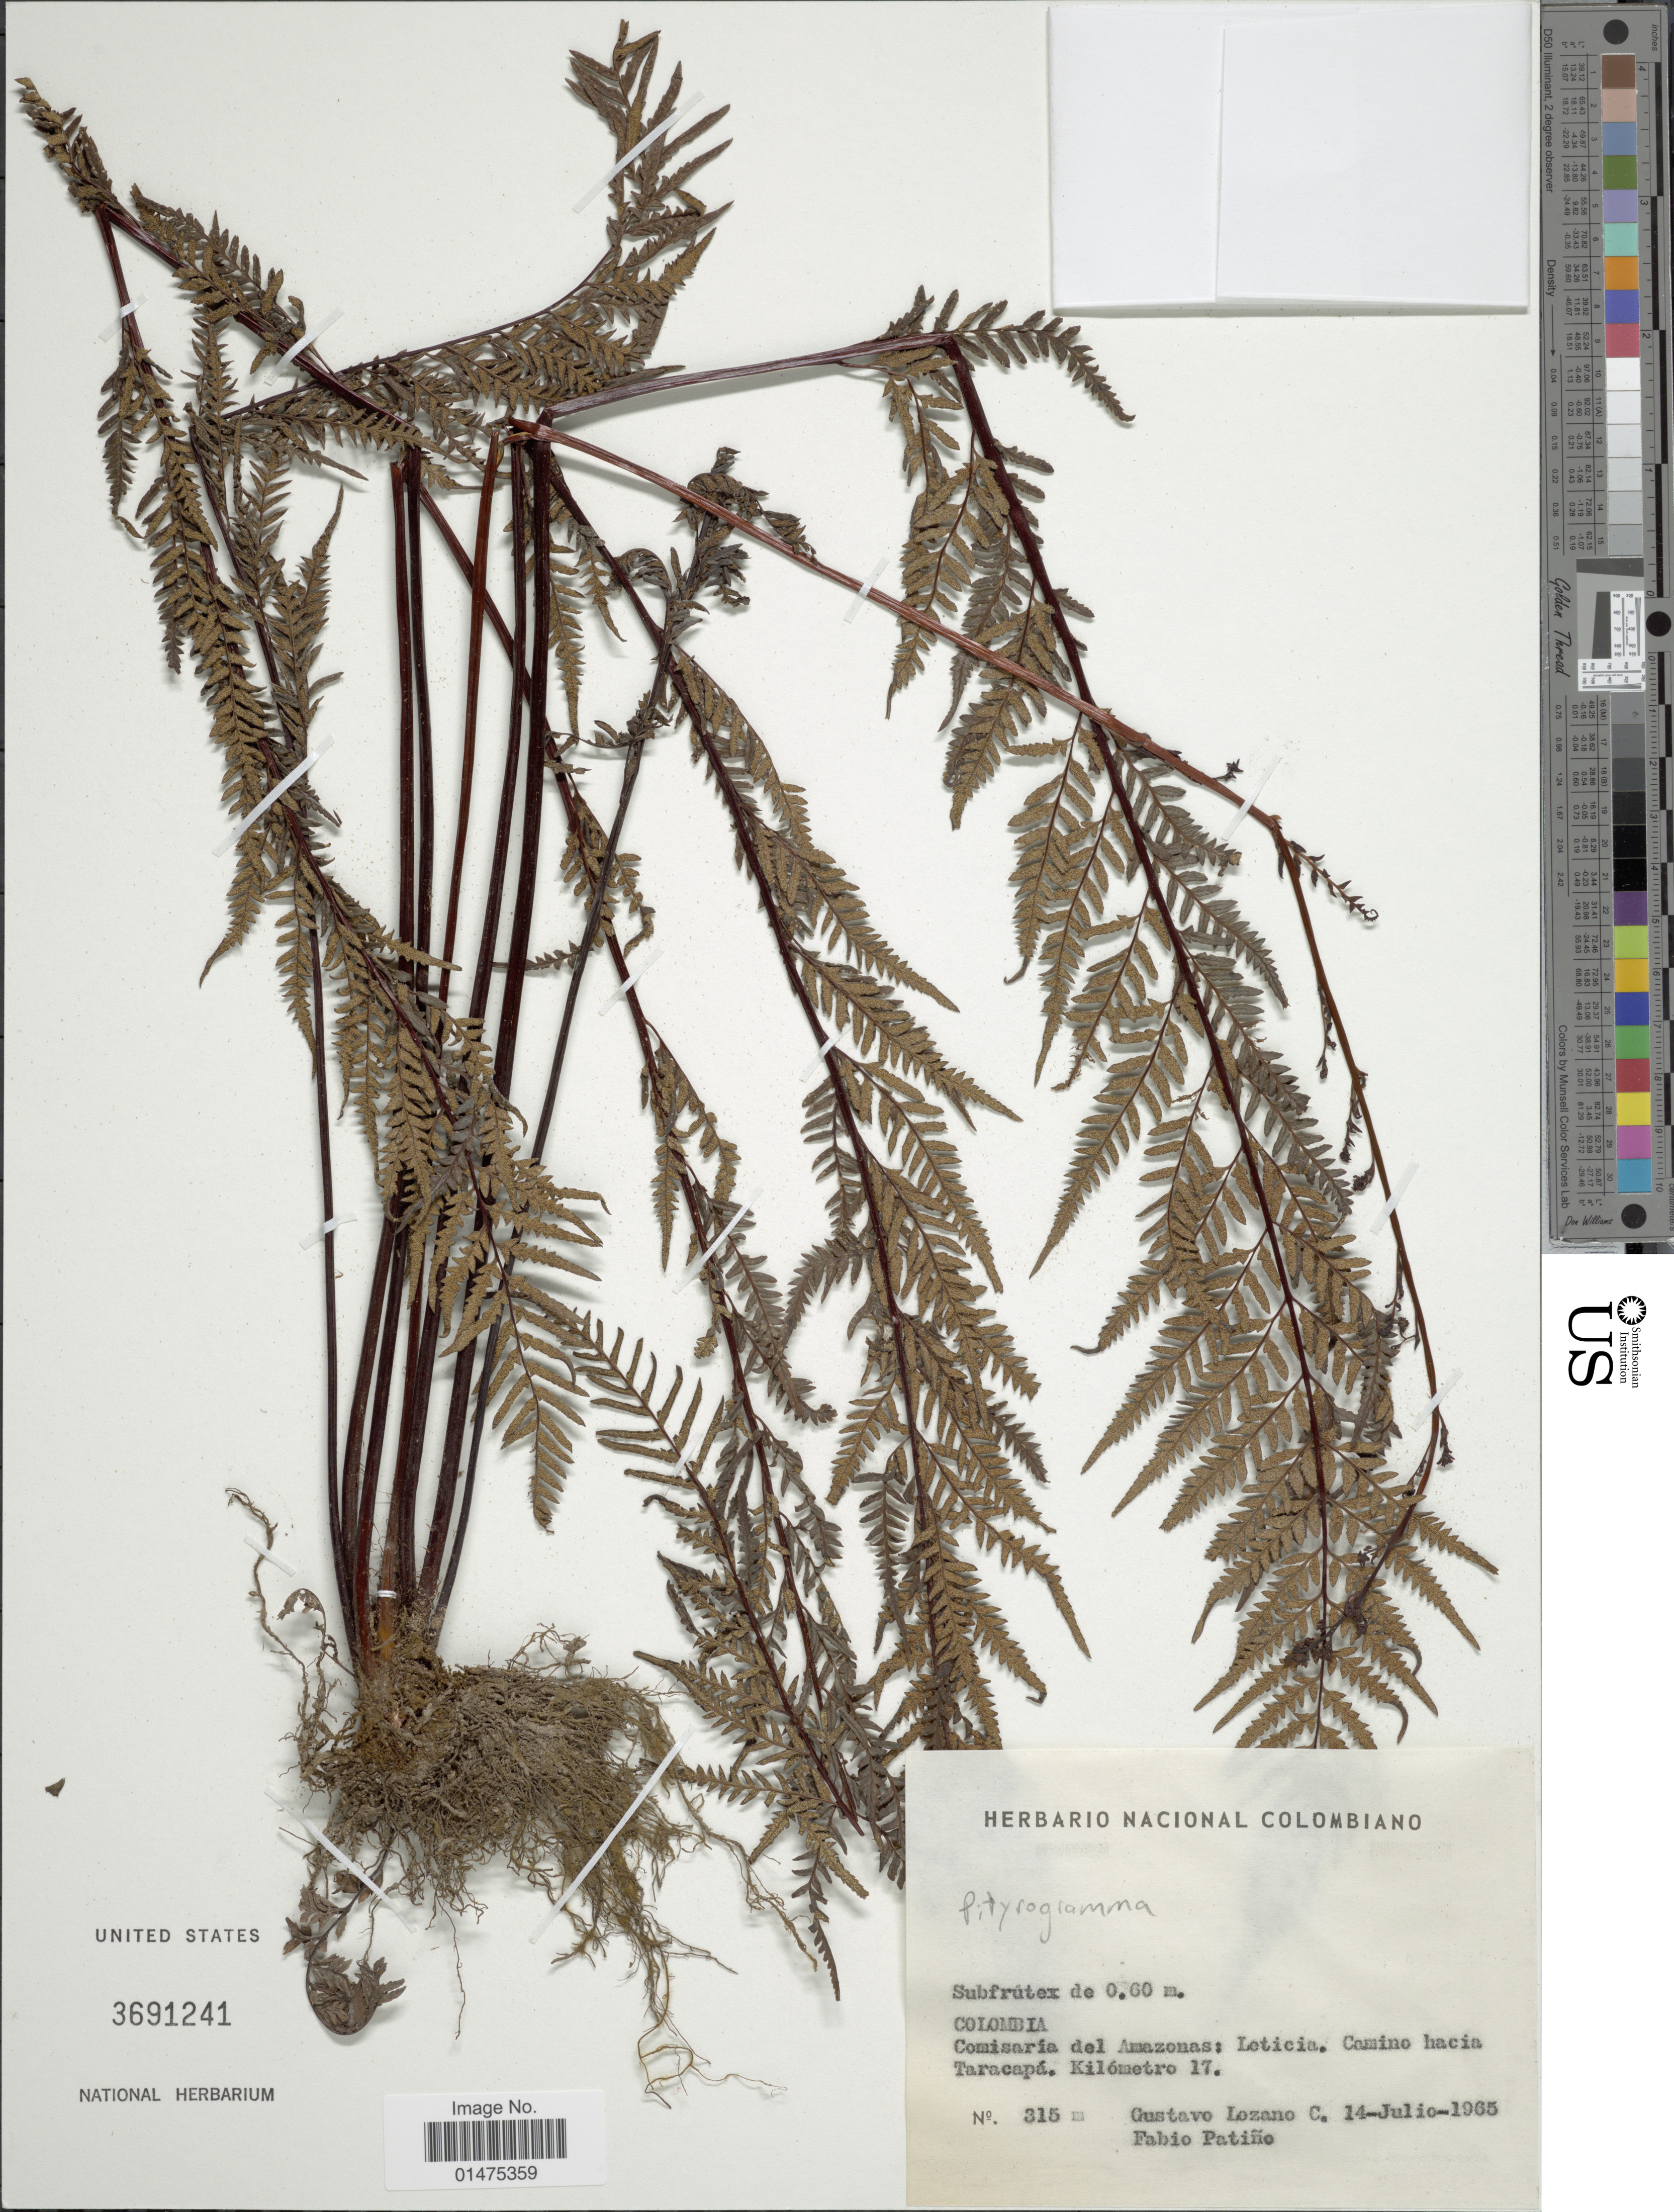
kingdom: Plantae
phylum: Tracheophyta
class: Polypodiopsida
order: Polypodiales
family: Pteridaceae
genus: Pityrogramma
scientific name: Pityrogramma sp.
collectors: G. Lozano-Contreras & F. Patino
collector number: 315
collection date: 1965-07-14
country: Colombia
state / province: Amazônas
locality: Comisaría del Amazonas: Leticia, Camino hacia Taracapá, Kilometro 17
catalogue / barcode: US 3691241